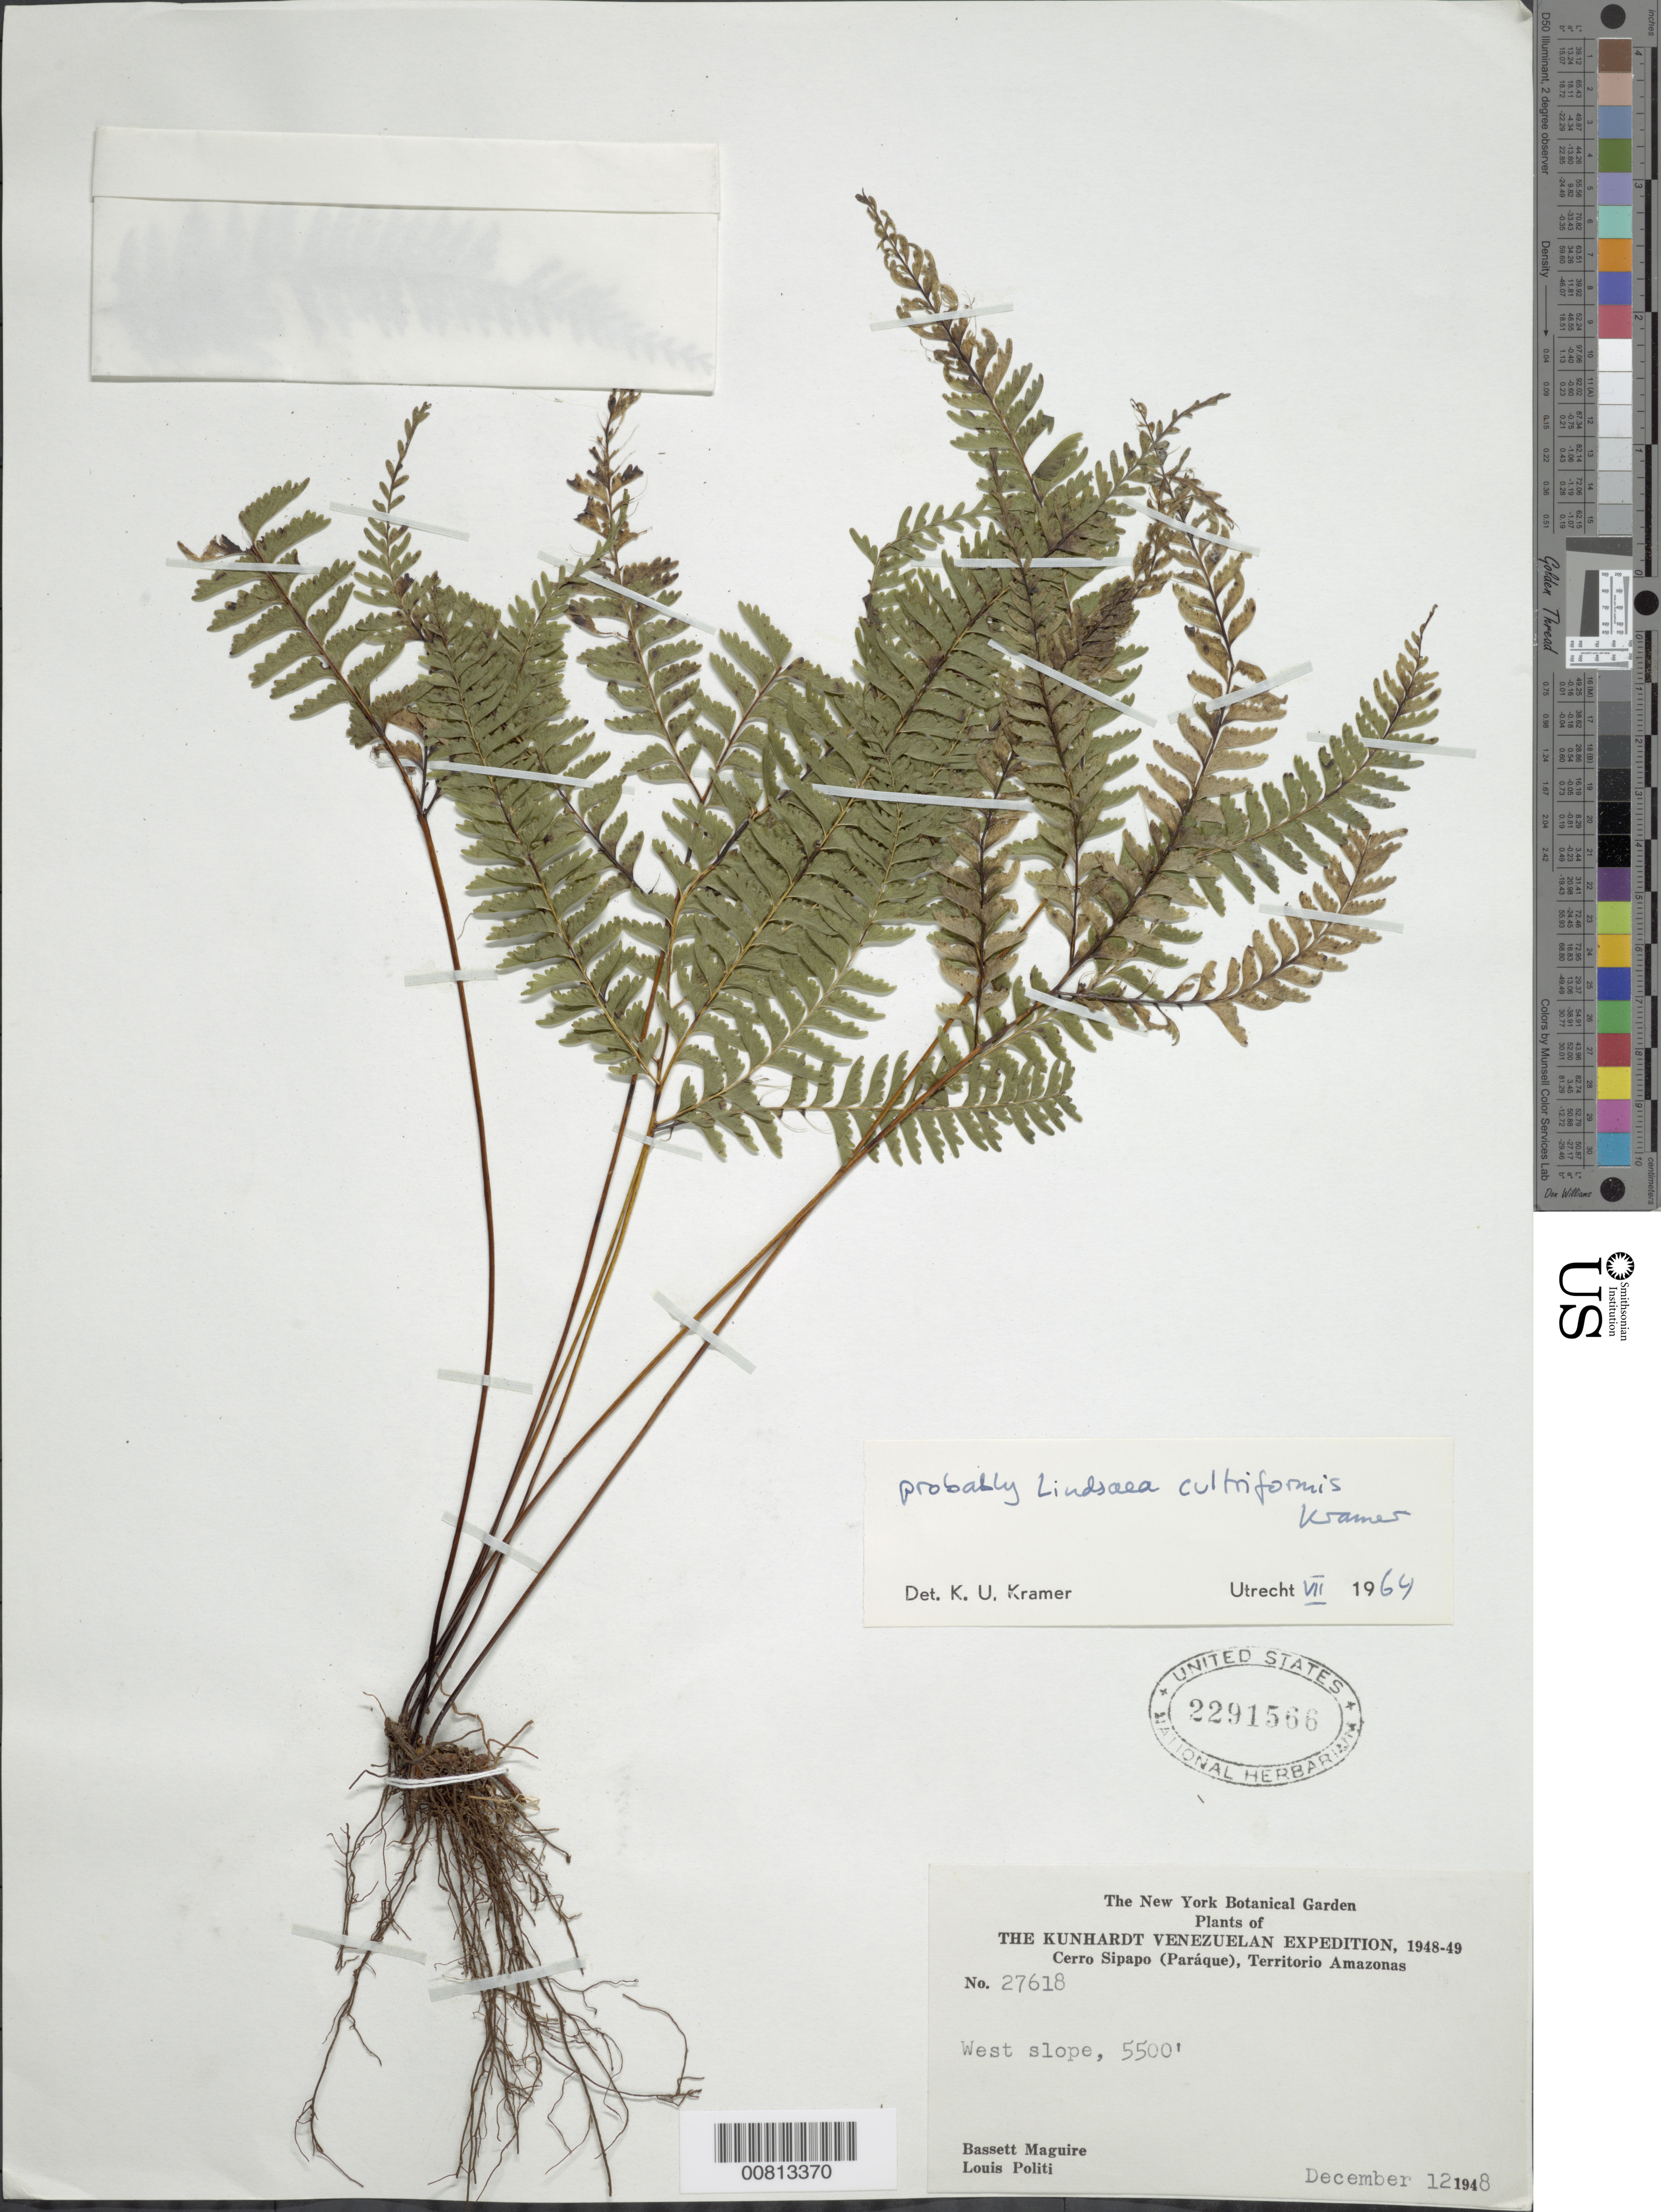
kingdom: Plantae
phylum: Tracheophyta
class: Polypodiopsida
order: Polypodiales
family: Lindsaeaceae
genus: Lindsaea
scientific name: Lindsaea cultriformis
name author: K.U. Kramer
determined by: Kramer, K. U.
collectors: B. Maguire & L. Politi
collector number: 27618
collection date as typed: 12-Dec-48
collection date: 1948-12-12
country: Venezuela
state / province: Amazonas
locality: Cerro Sipapo (Paráque), W slope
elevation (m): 1676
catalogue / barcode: US 2291566